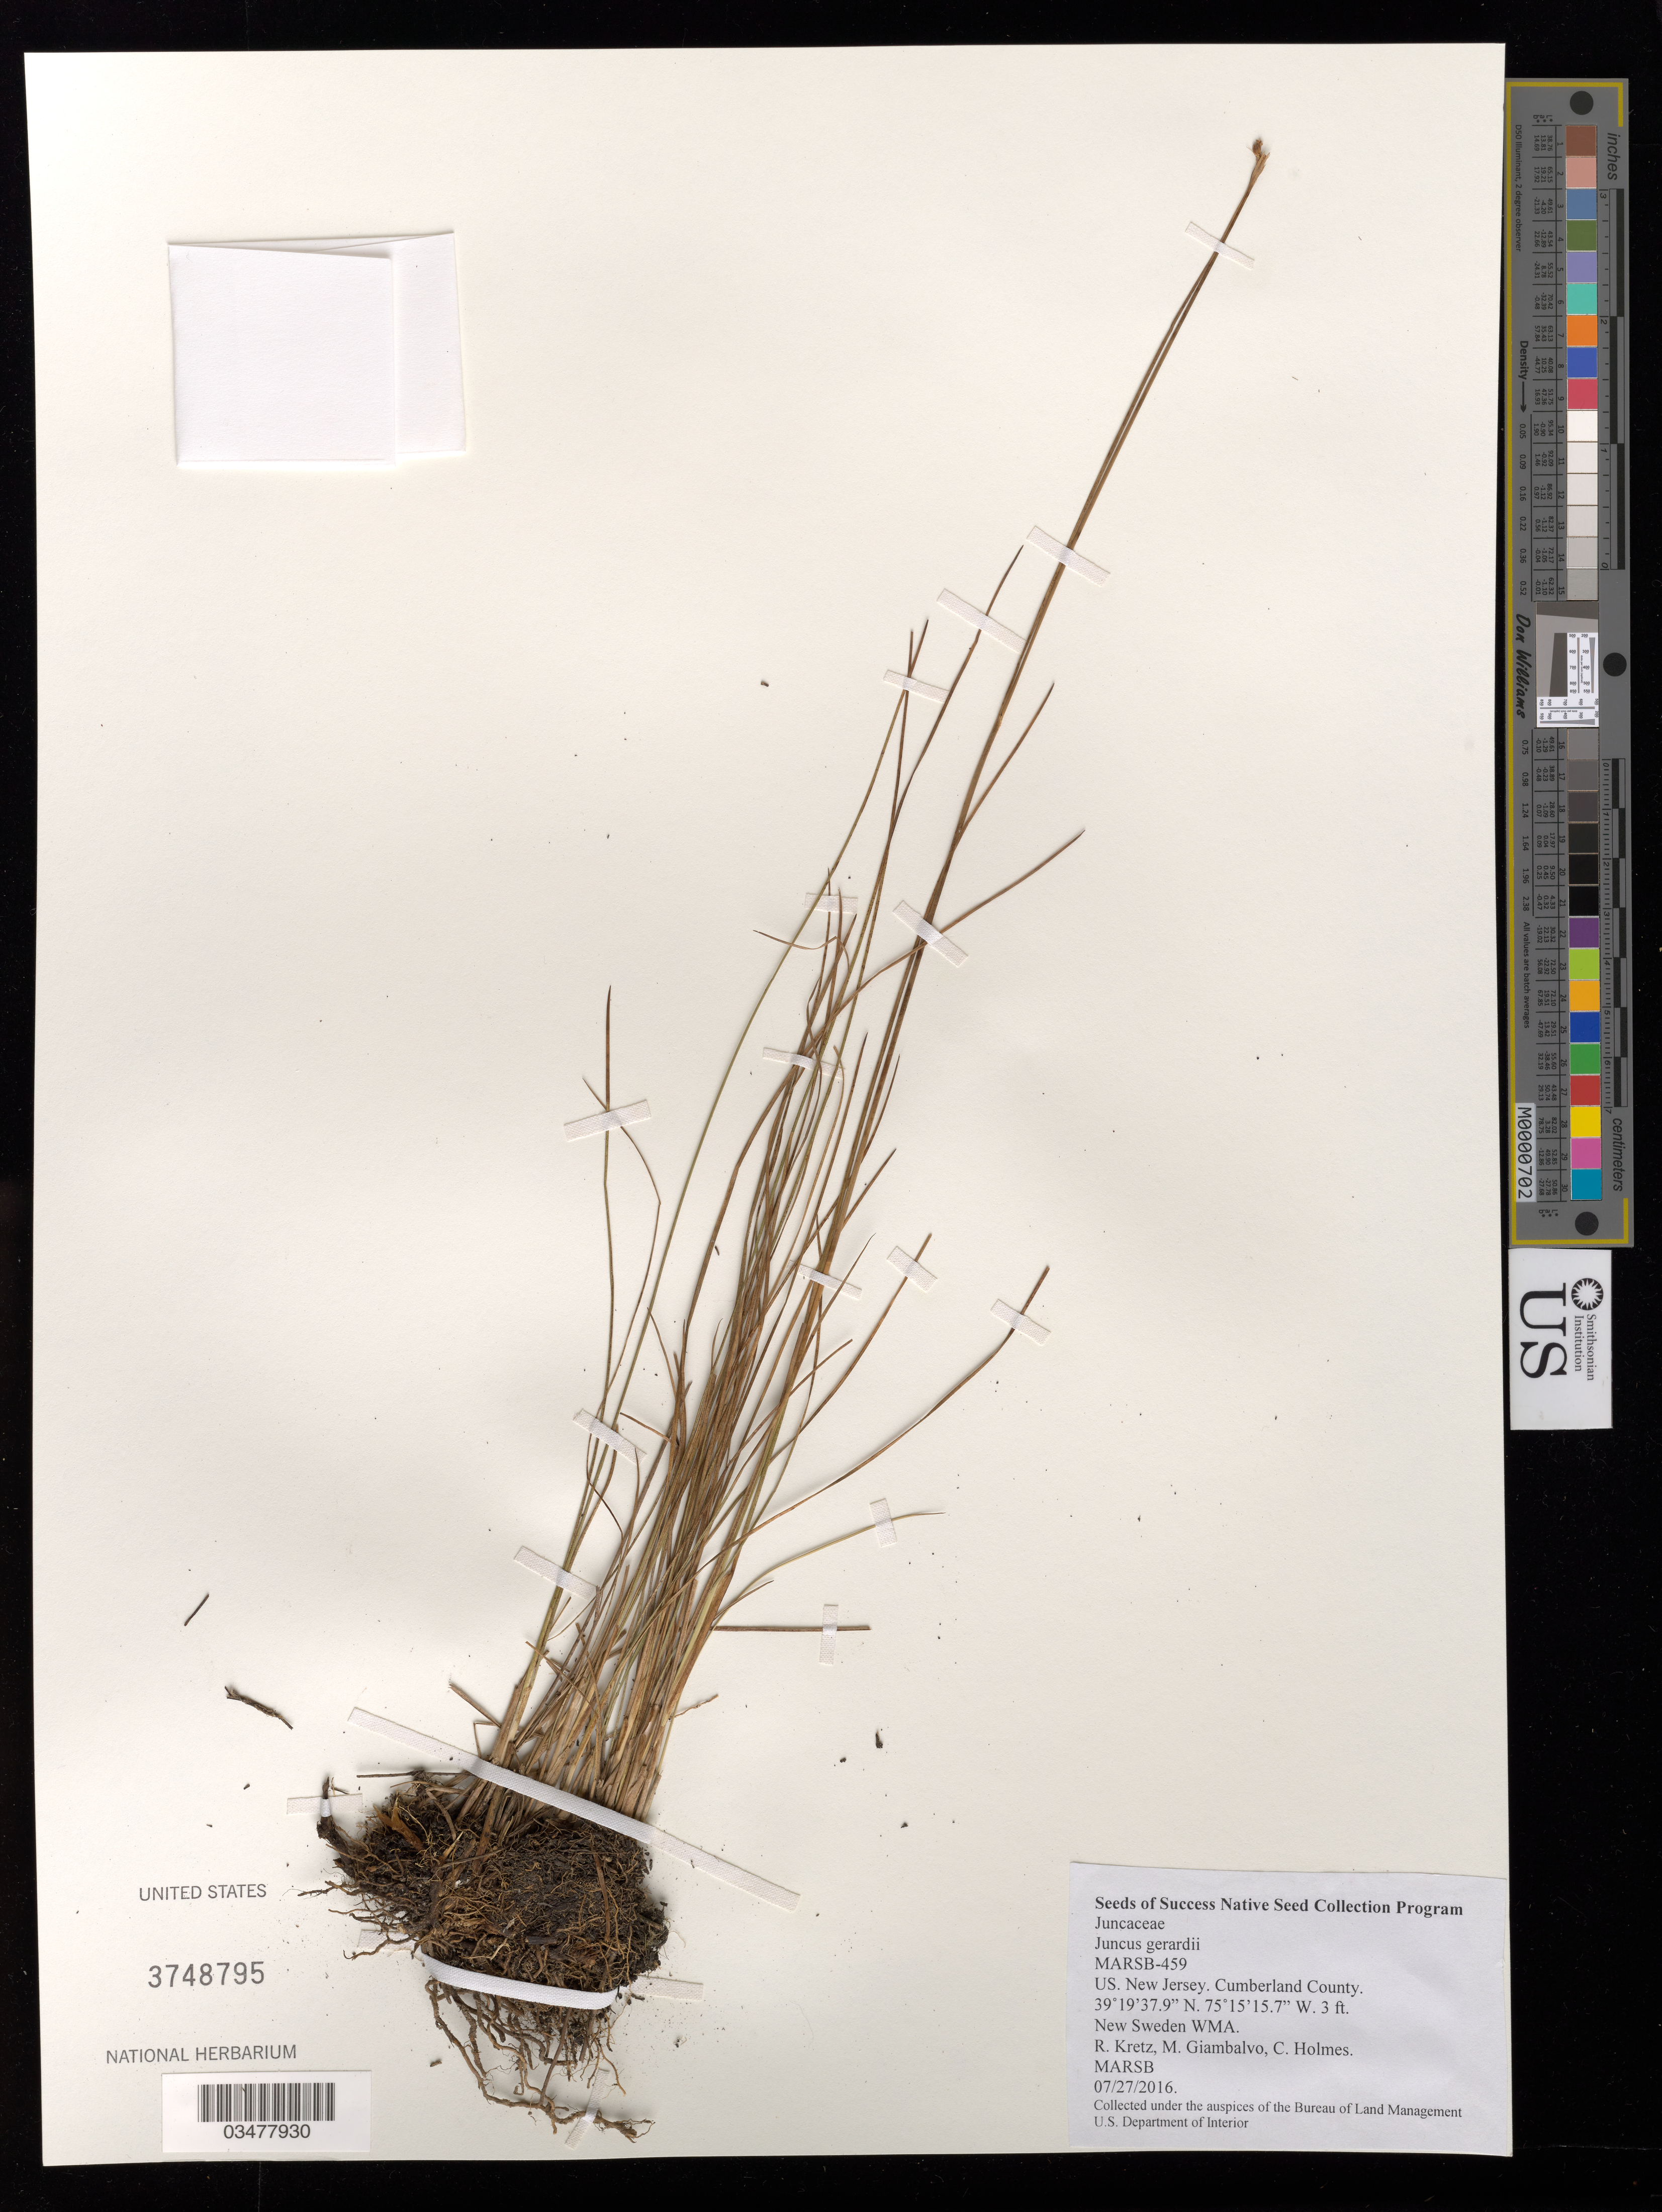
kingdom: Plantae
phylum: Tracheophyta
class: Liliopsida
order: Poales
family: Juncaceae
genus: Juncus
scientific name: Juncus gerardi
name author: Loisel.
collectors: R. Kretz, M. Giambalvo & C. Holmes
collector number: MARSB-459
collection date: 2016-07-27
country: United States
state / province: New Jersey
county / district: Cumberland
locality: New Sweden Wildlife Management Area, W. Point Road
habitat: High salt marsh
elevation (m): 1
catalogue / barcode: US 3748795